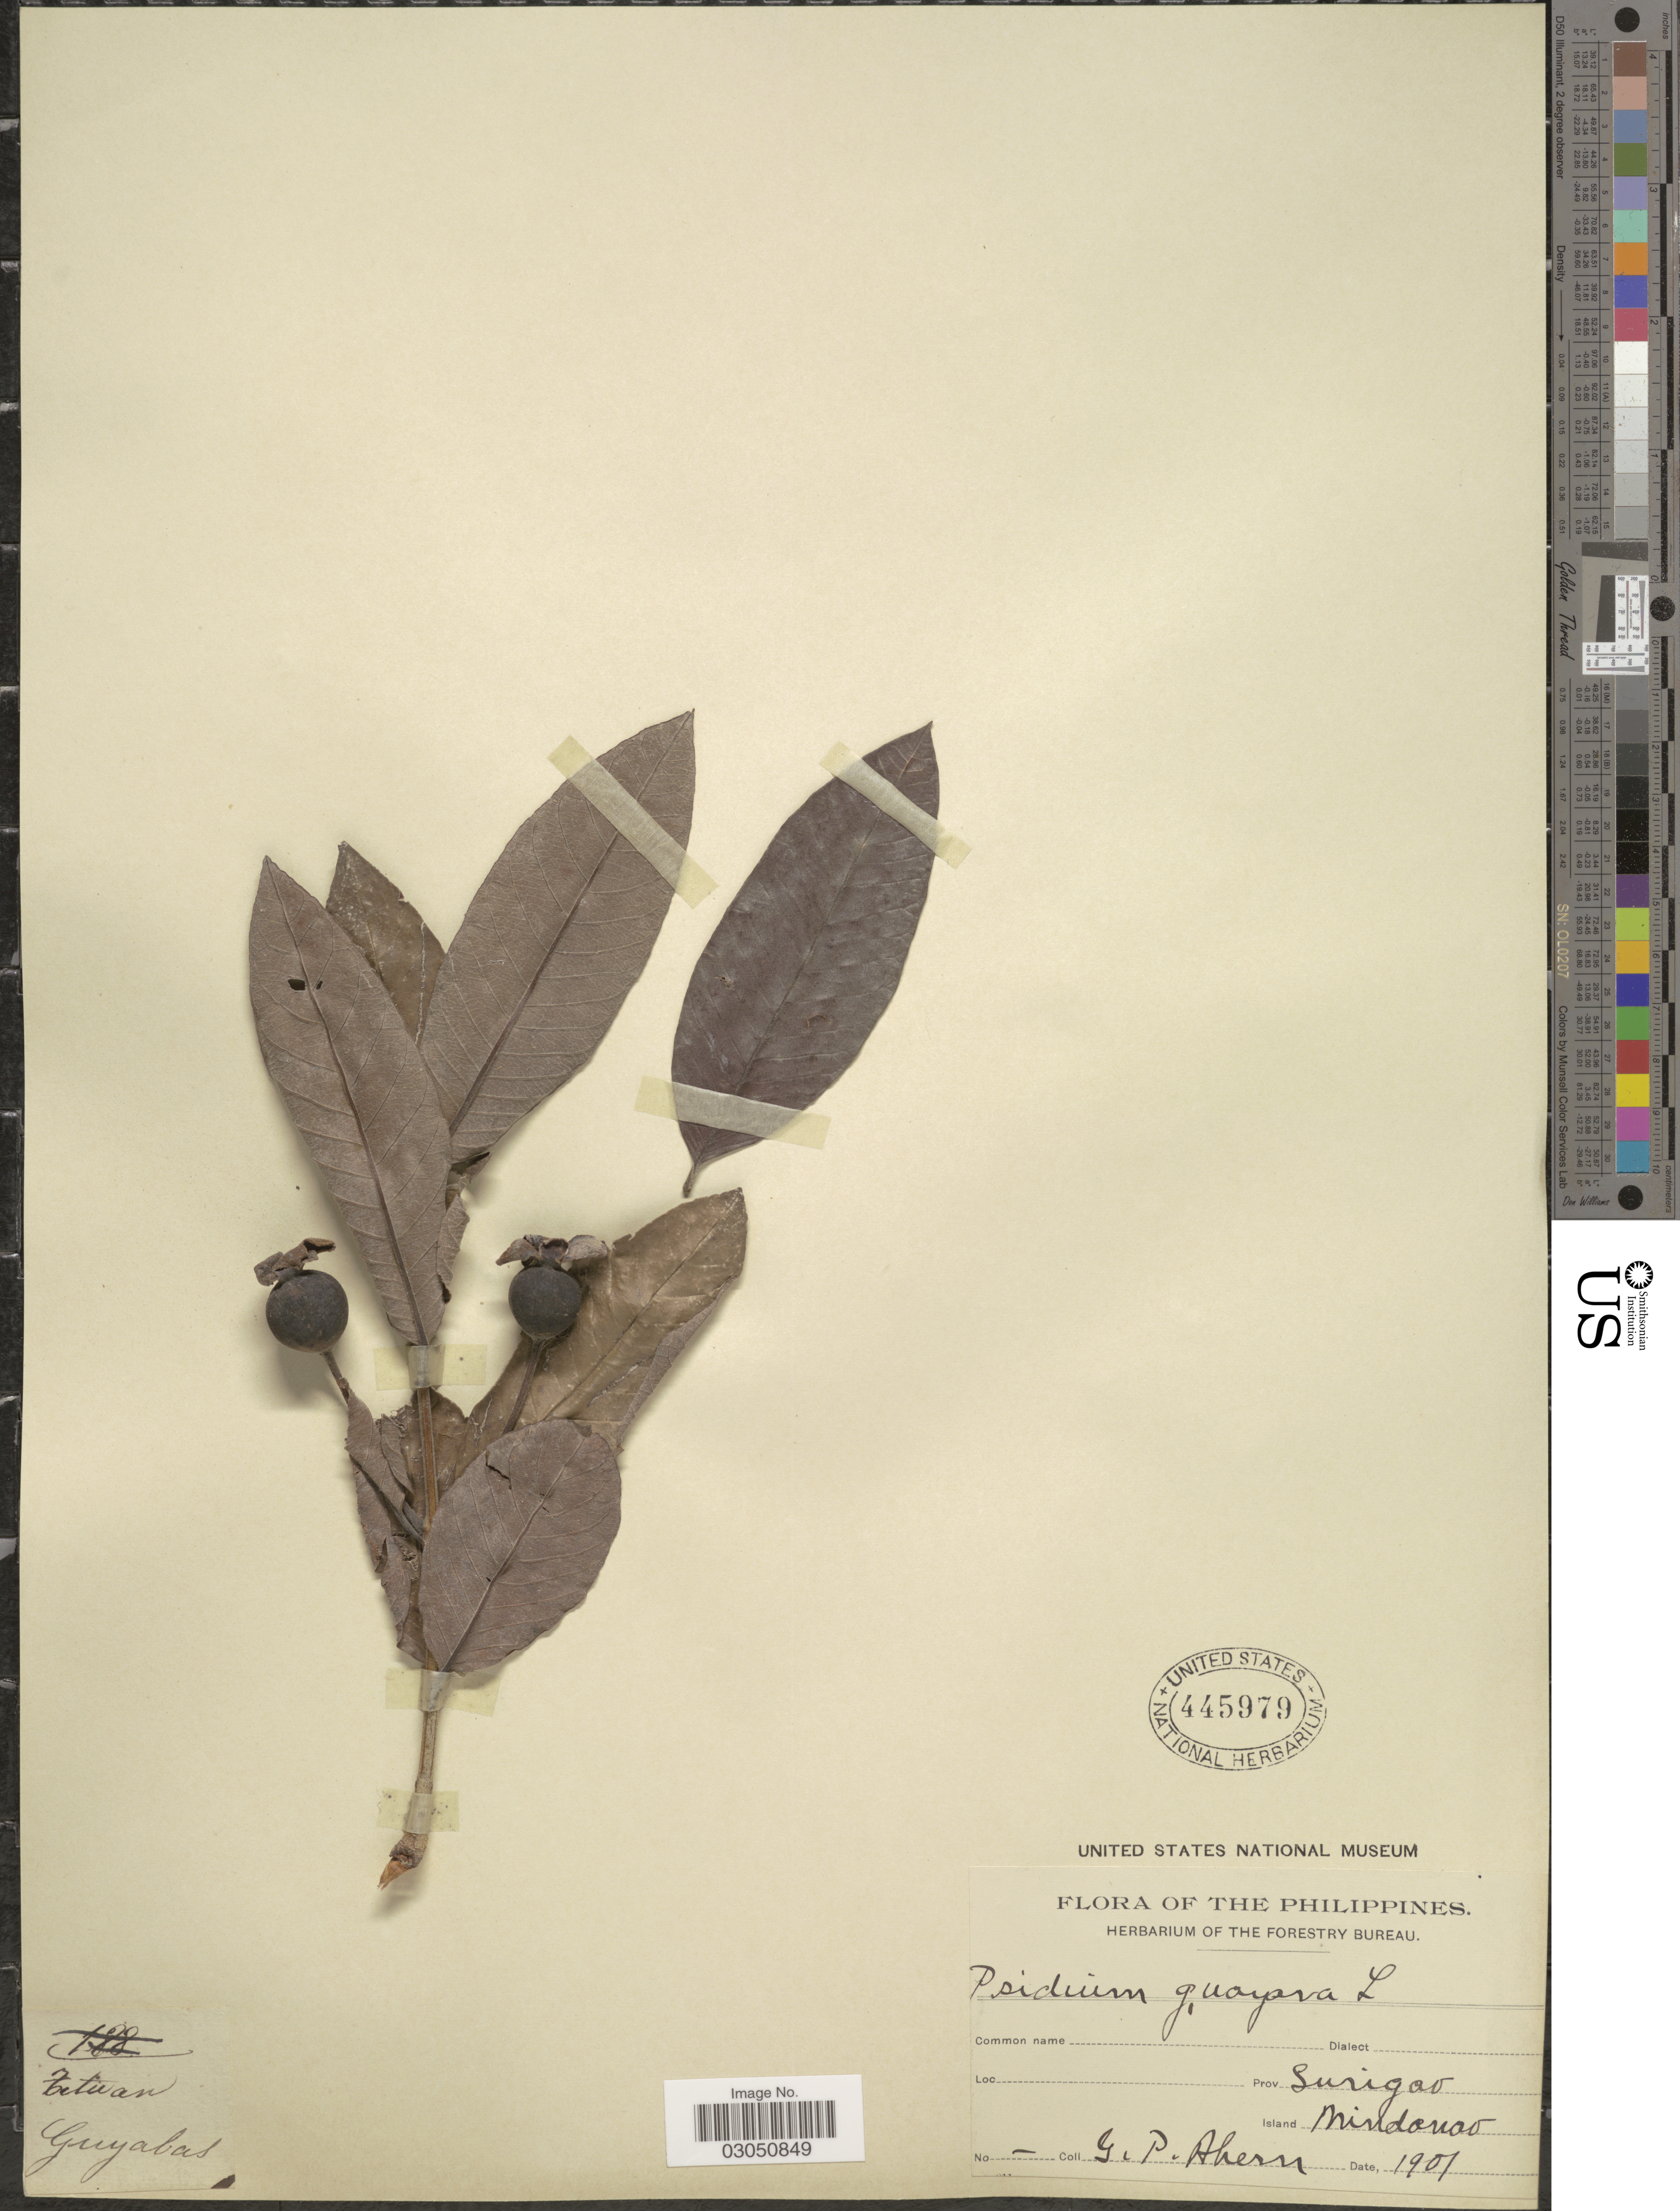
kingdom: Plantae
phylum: Tracheophyta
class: Magnoliopsida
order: Myrtales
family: Myrtaceae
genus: Psidium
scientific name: Psidium guajava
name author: L.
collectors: G. Ahern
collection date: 1901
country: Philippines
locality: Prov. Surigao. Island Mindanao.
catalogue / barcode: US 445979